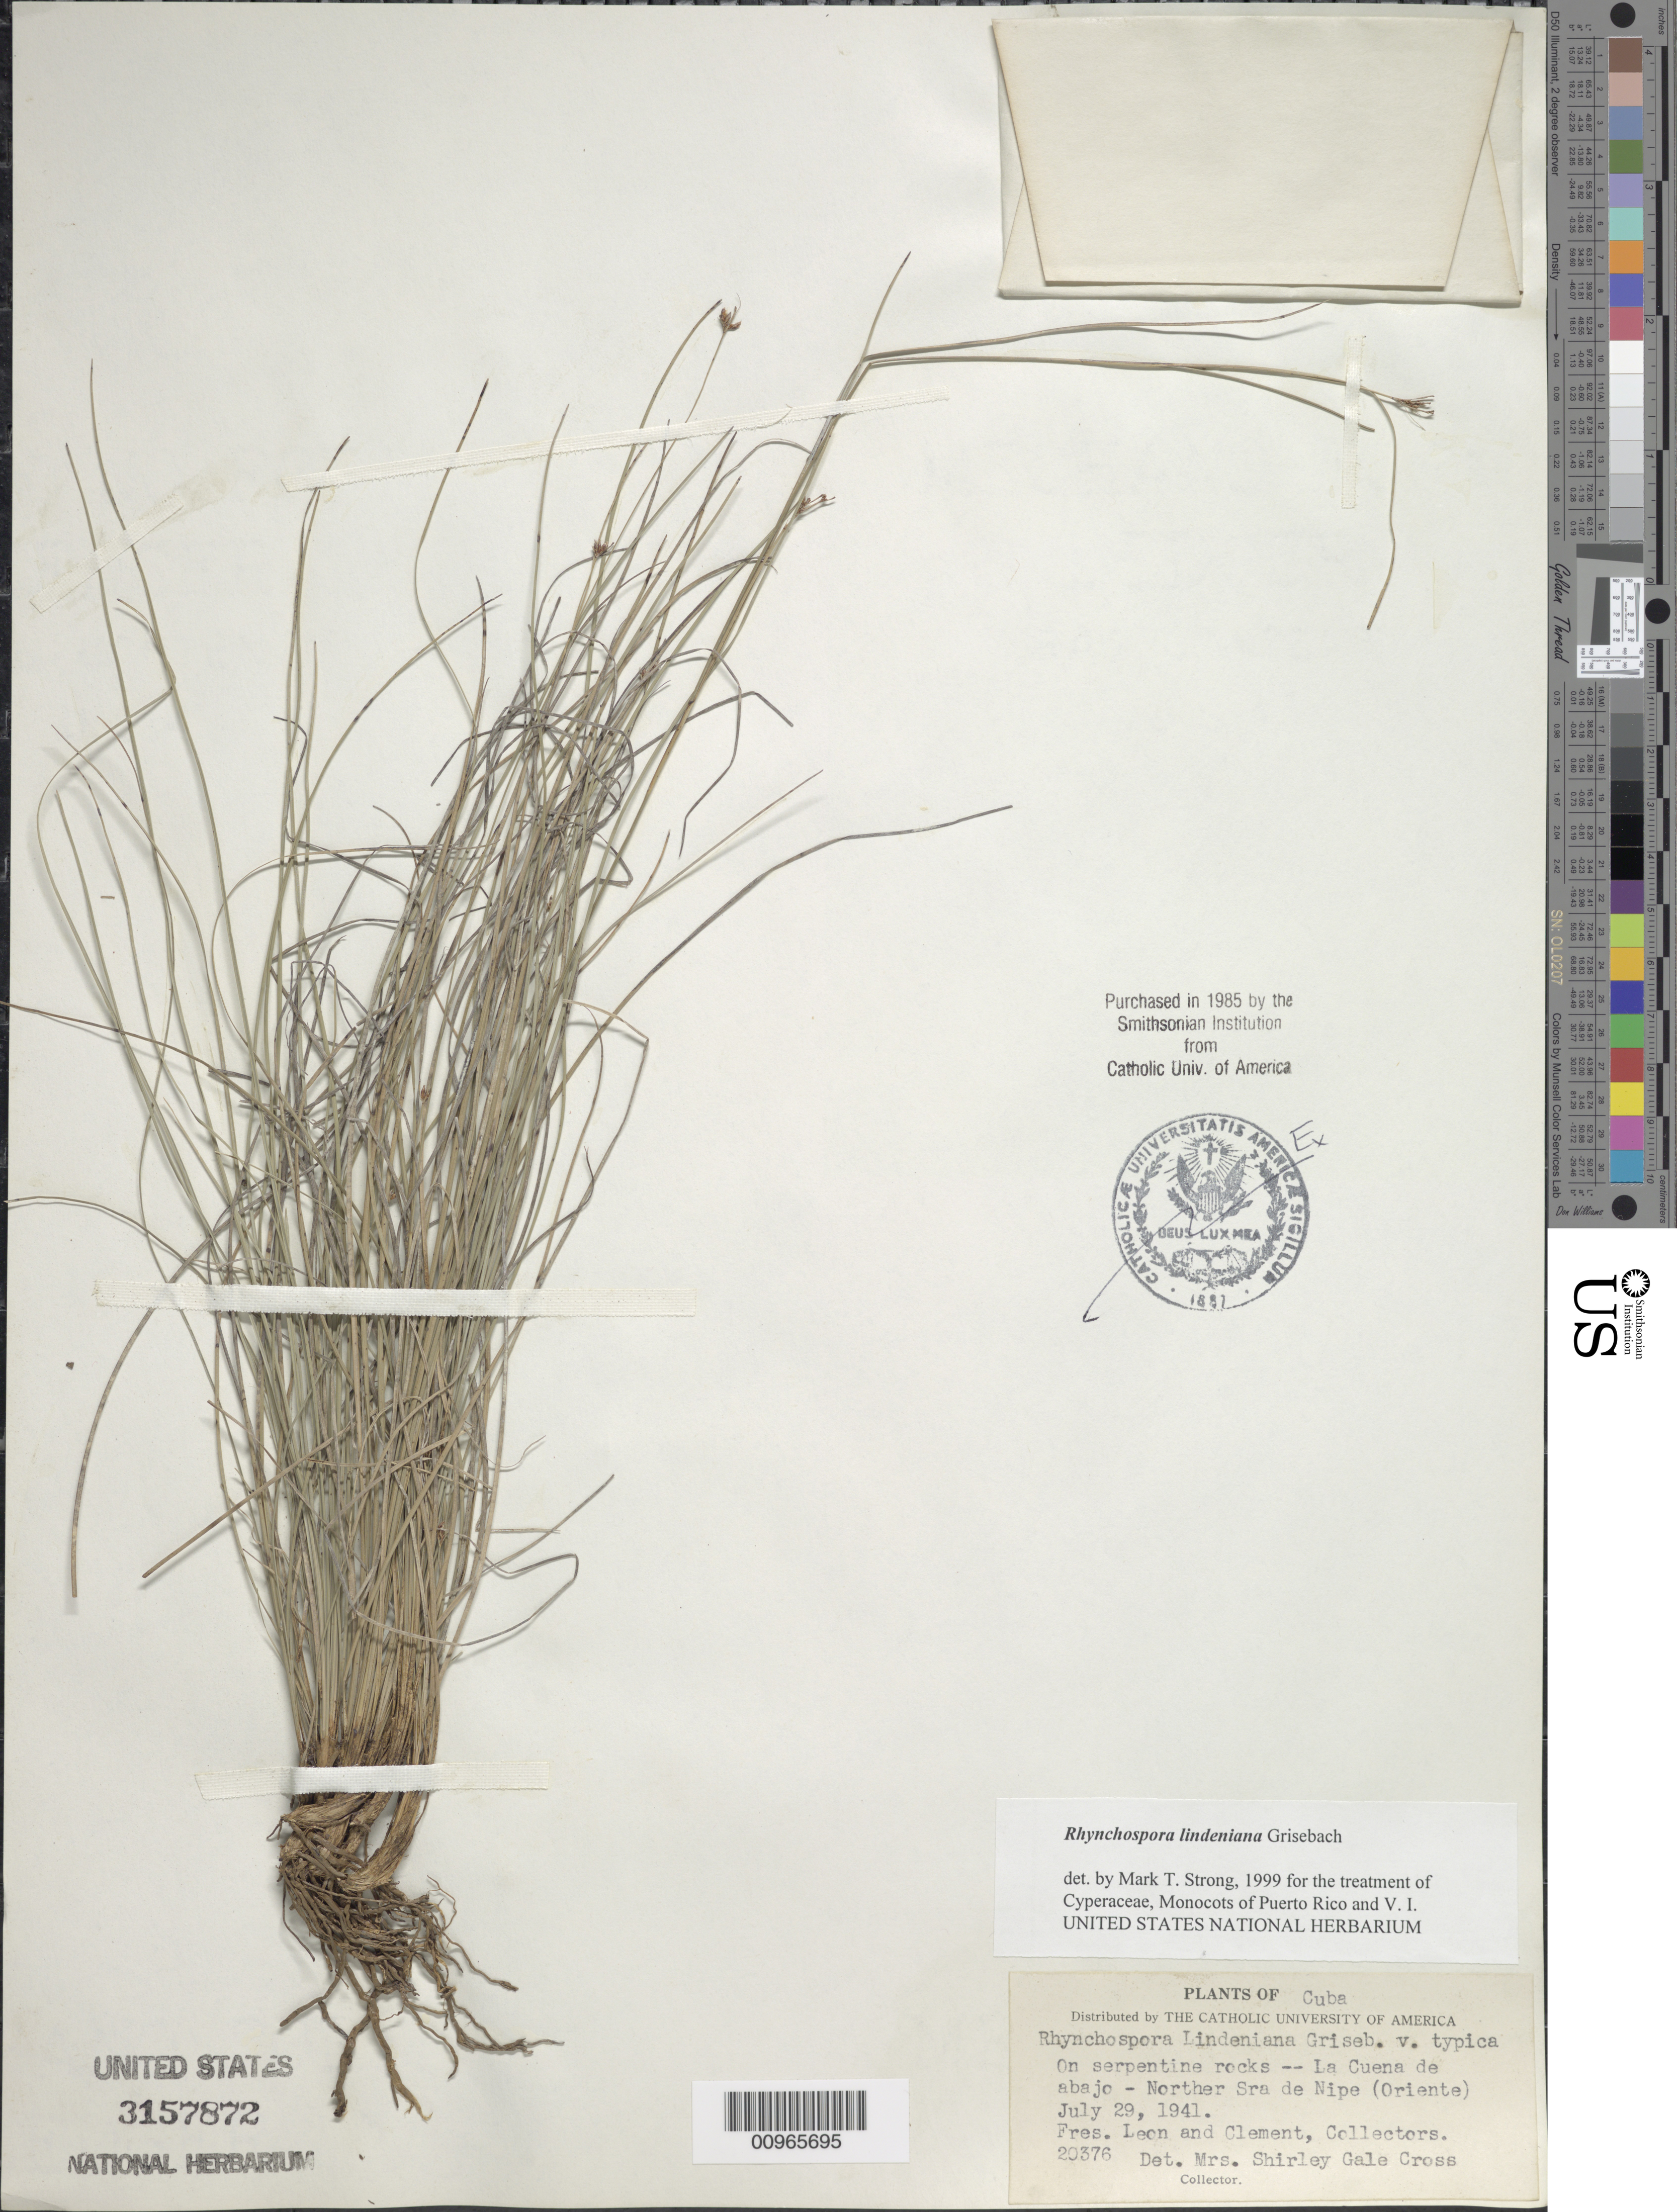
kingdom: Plantae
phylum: Tracheophyta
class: Liliopsida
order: Poales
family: Cyperaceae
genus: Rhynchospora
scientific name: Rhynchospora lindeniana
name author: Griseb.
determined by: Strong, M. T., (US), Smithsonian Institution - National Museum of Natural History (UNITED STATES)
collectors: F. Leon & Bro. Clemente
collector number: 20376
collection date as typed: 29 Jul 1941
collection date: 1941-07-29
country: Cuba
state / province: Holguín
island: Cuba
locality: La Cuenca de Abajo, Northern Sierra de Nipe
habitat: On serpentine rocks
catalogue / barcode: US 3157872